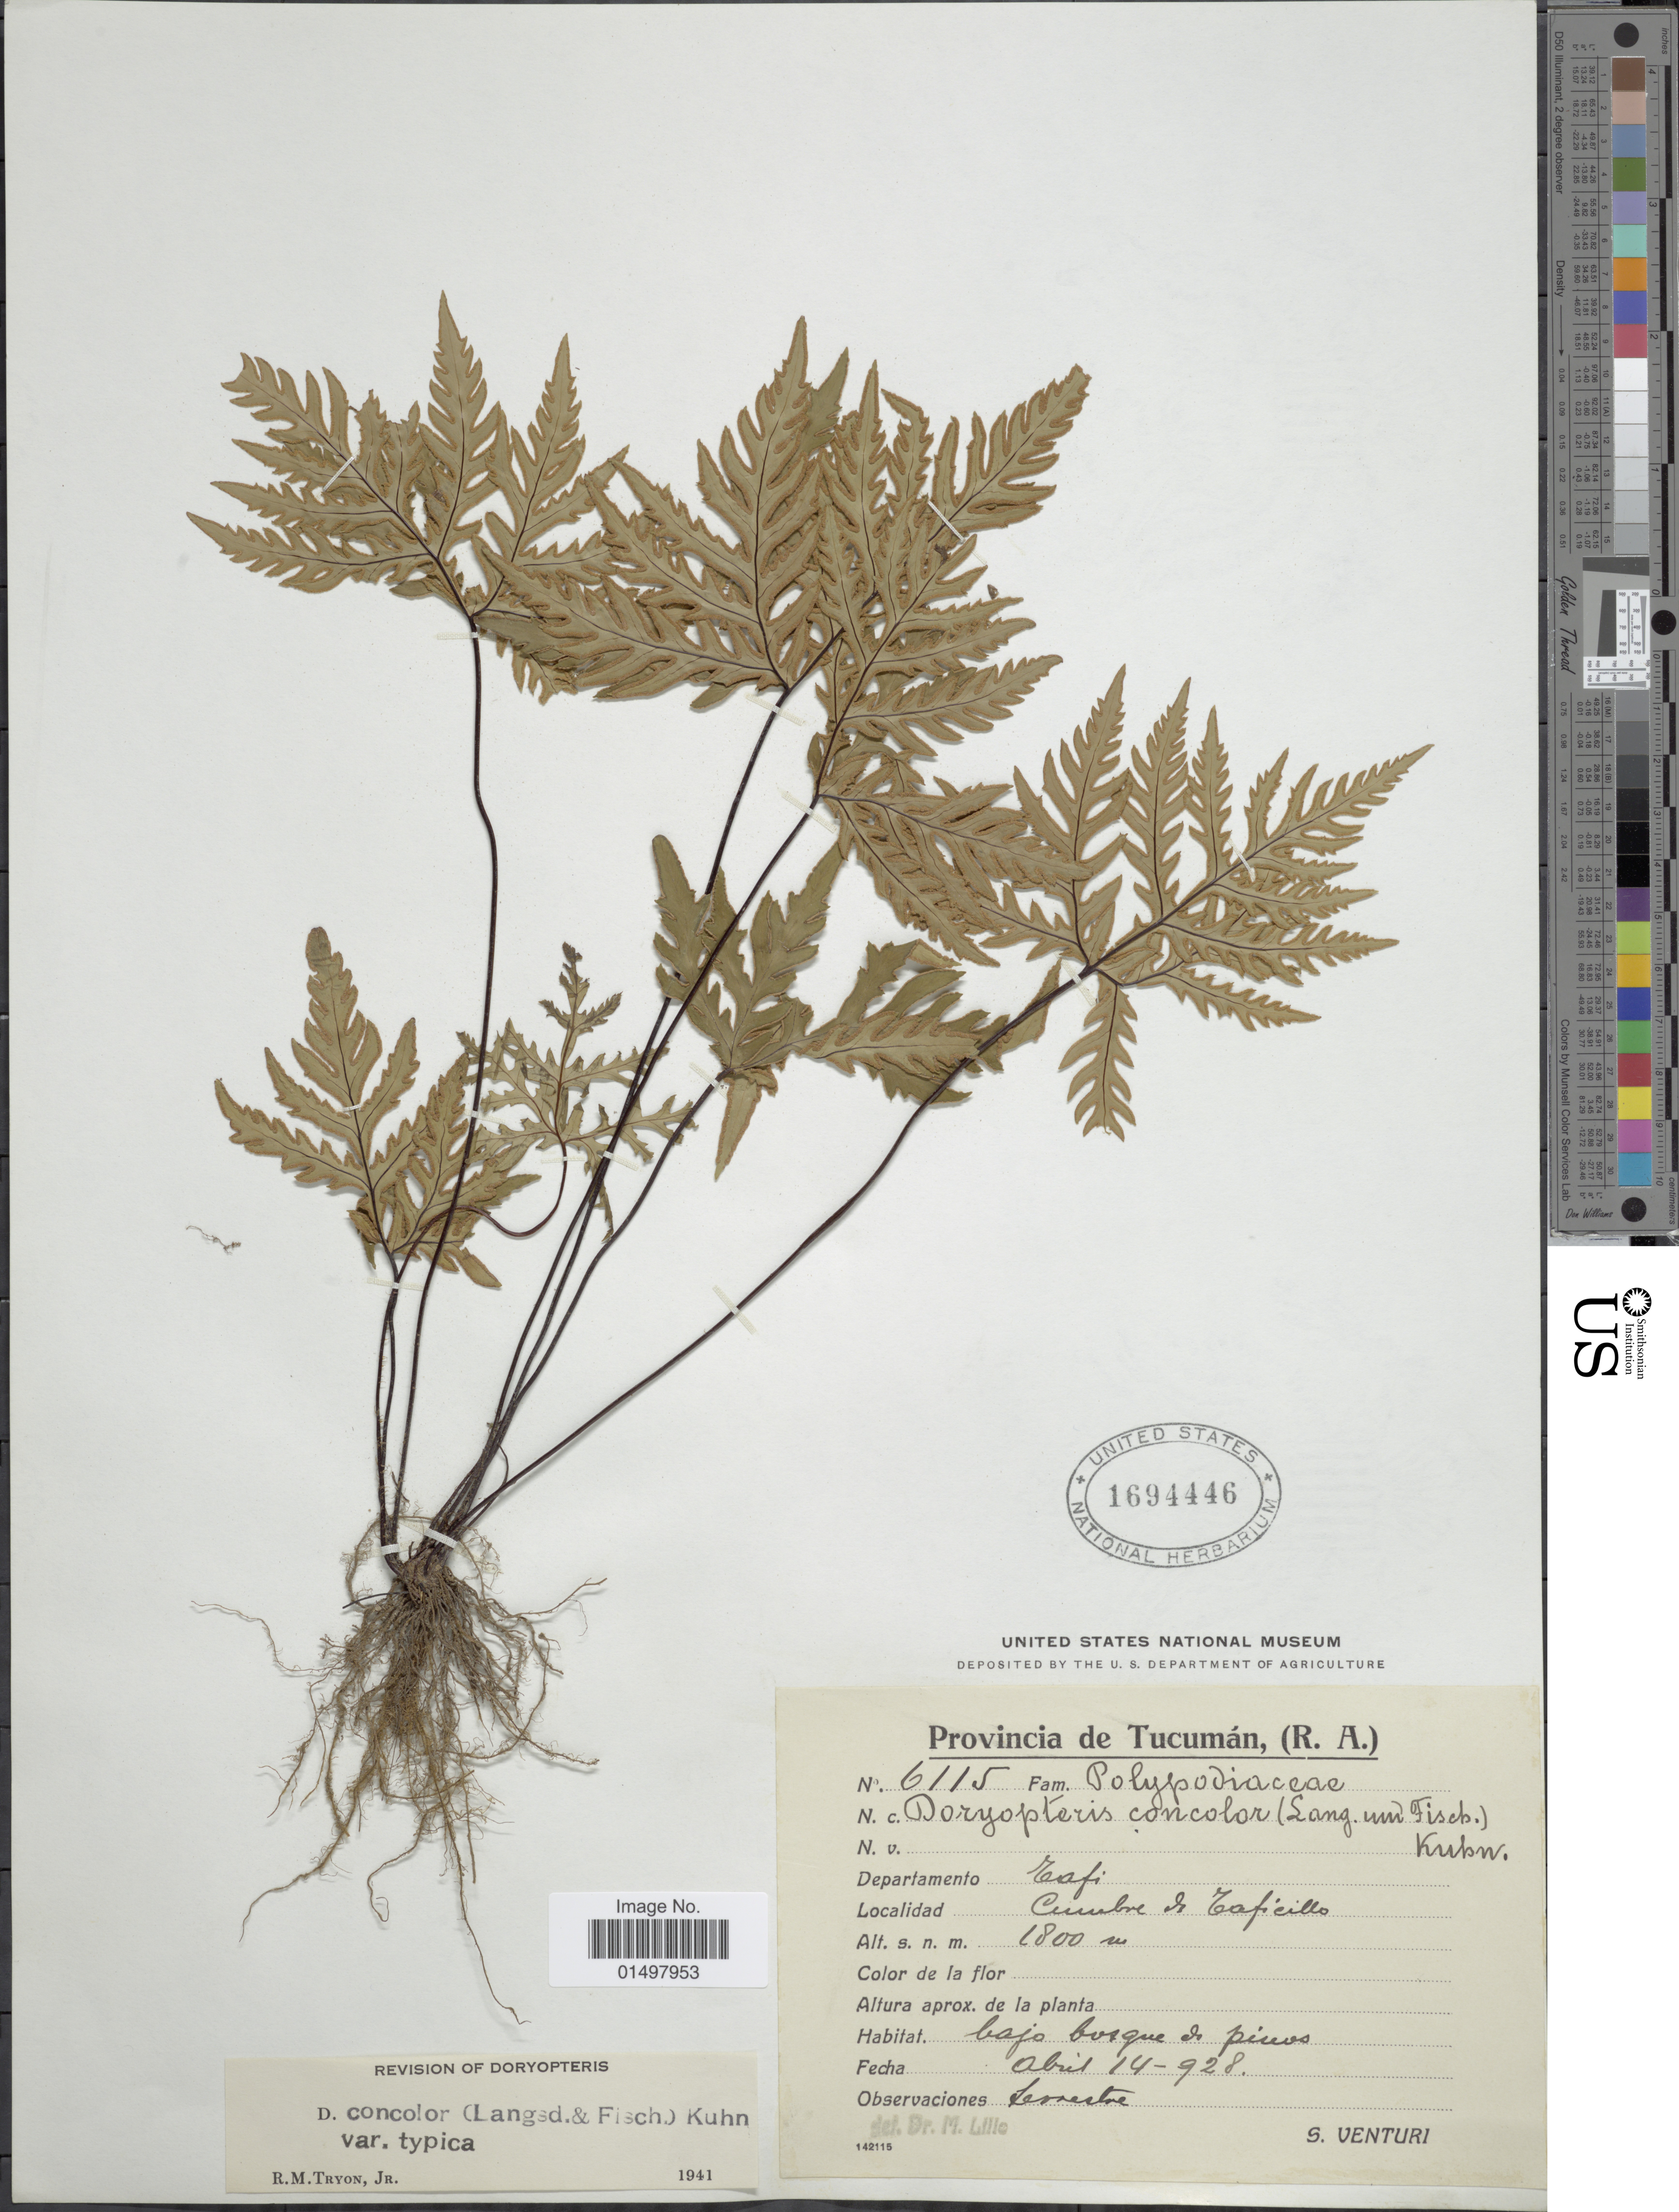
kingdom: Plantae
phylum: Tracheophyta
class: Polypodiopsida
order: Polypodiales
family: Pteridaceae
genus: Doryopteris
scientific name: Doryopteris concolor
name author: (Langsd. & Fisch.) Kuhn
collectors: S. Venturi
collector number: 6115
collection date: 1928-04-14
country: Argentina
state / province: Tucumán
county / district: Tafí Viejo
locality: Cumbre de Taficillo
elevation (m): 1800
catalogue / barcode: US 1694446